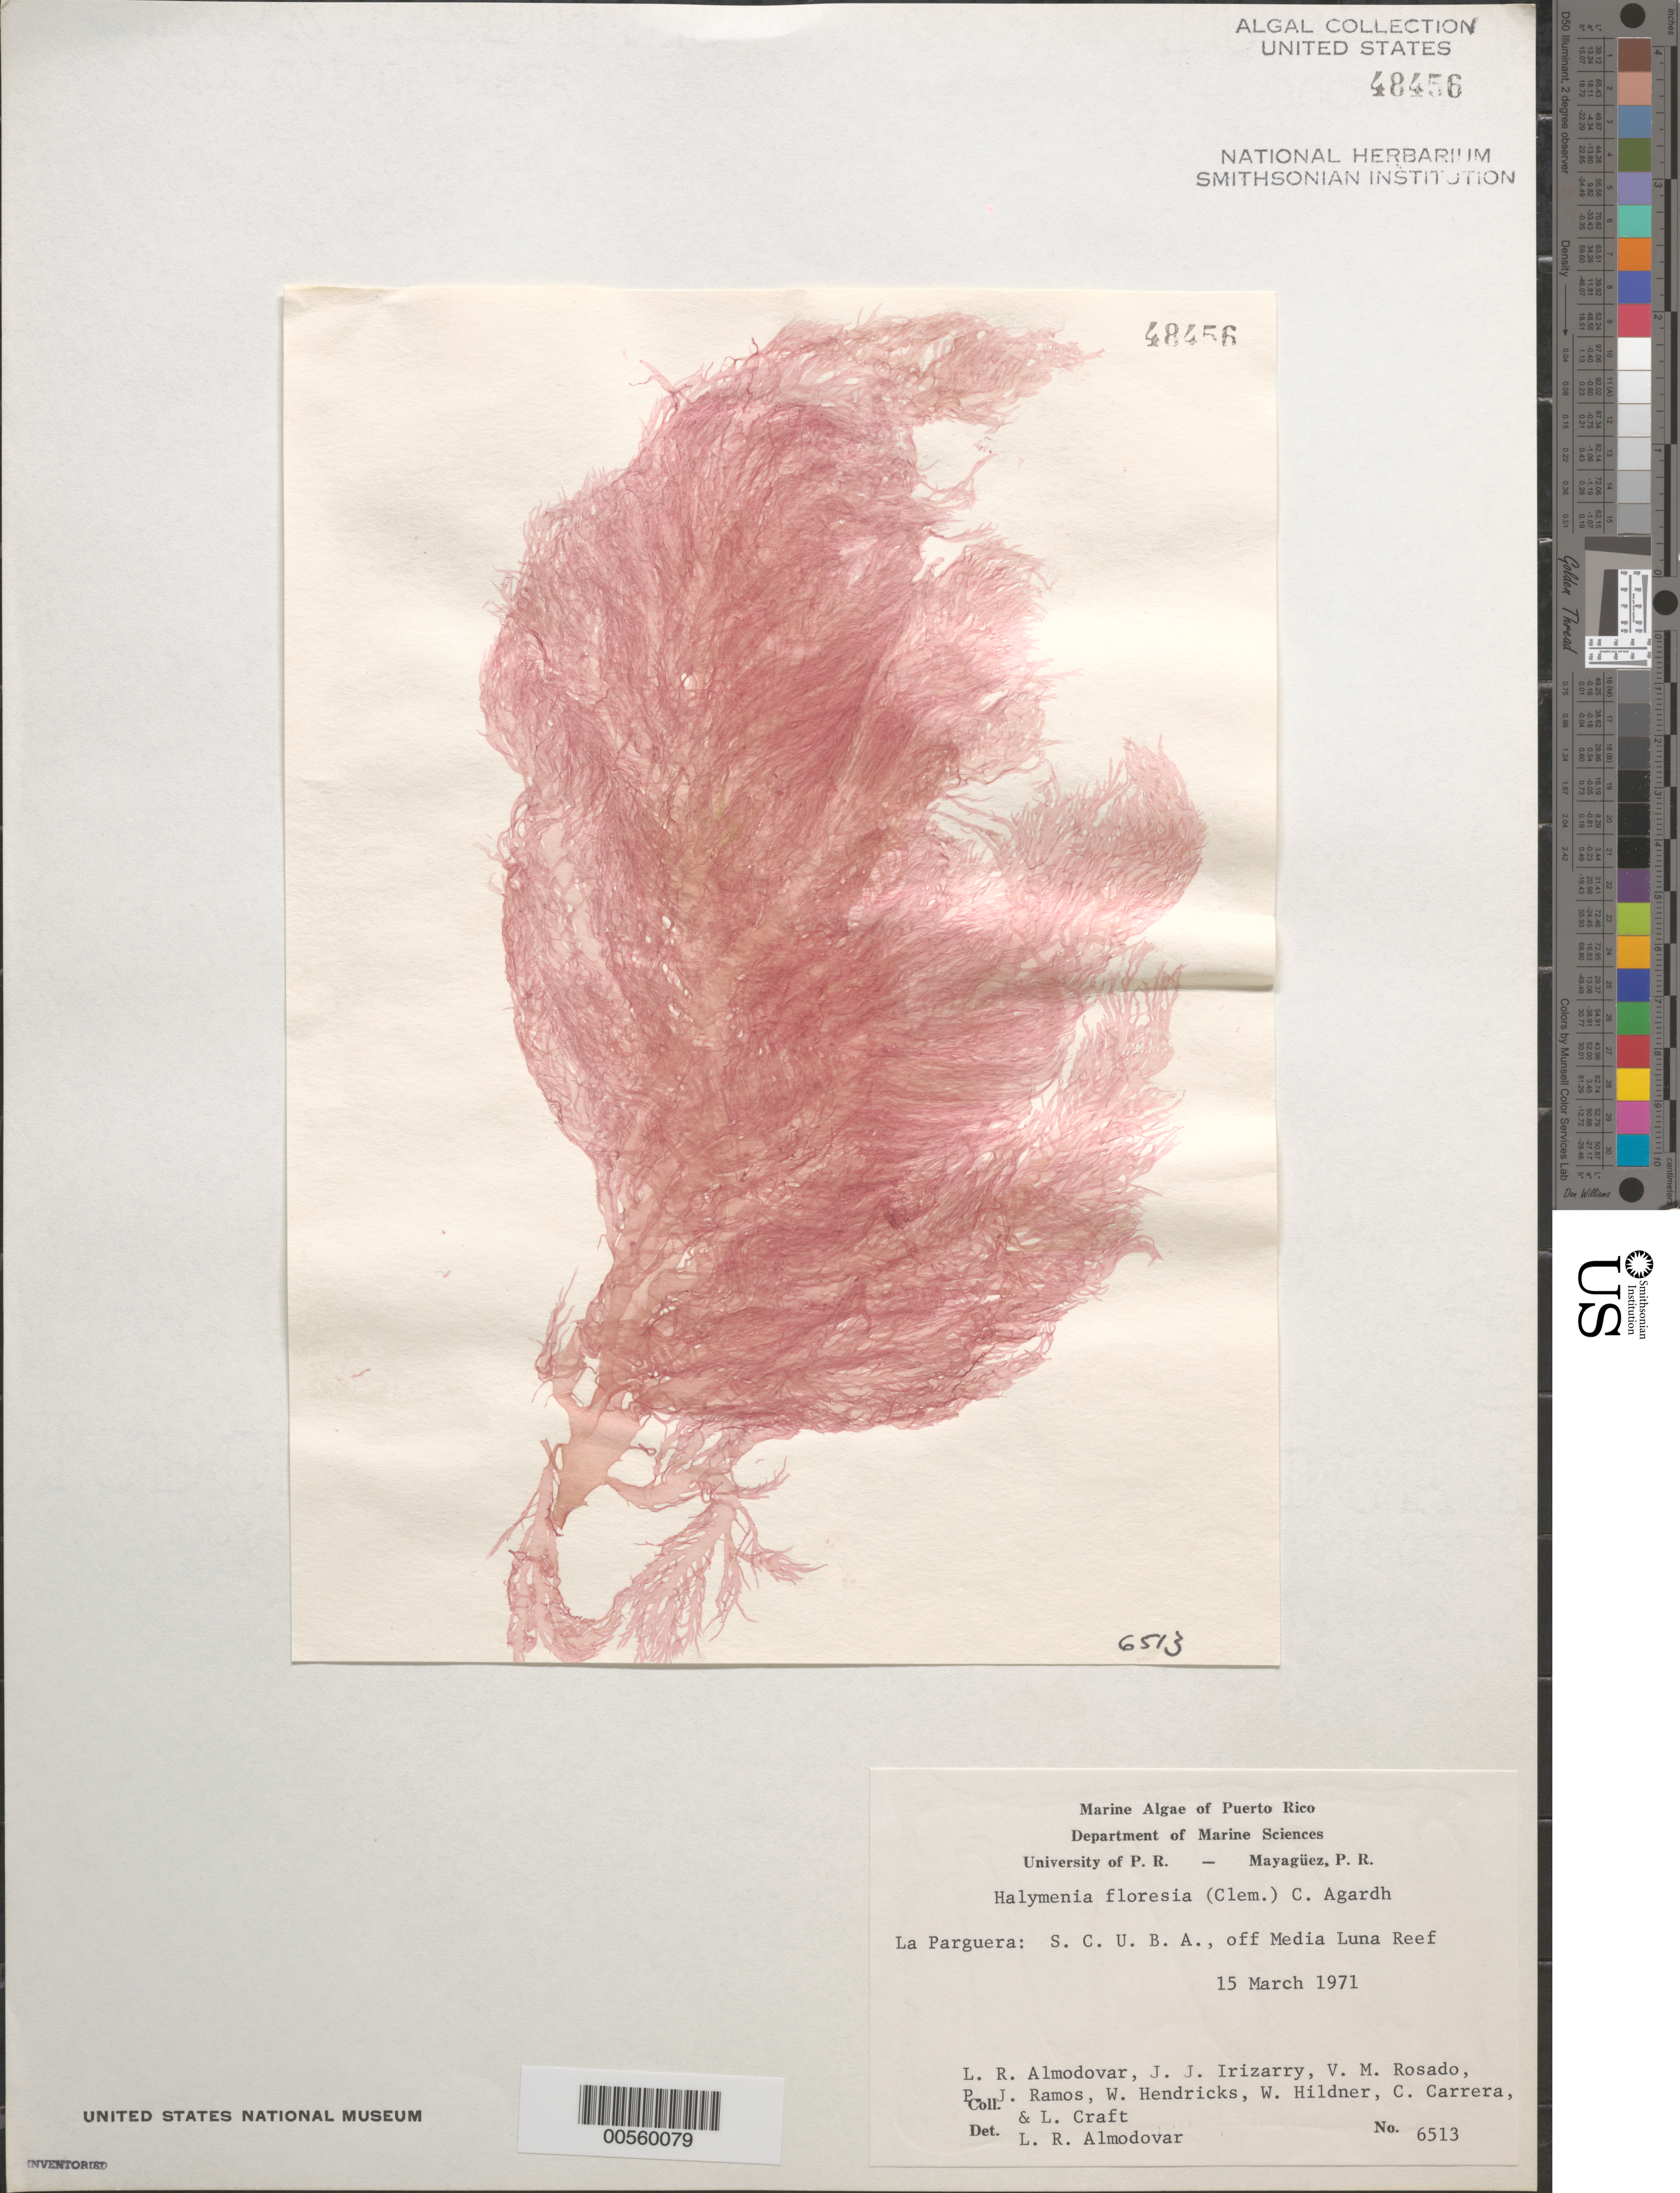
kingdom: Plantae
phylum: Rhodophyta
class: Florideophyceae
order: Halymeniales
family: Halymeniaceae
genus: Halymenia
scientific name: Halymenia floresii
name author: (Clemente) C. Agardh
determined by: Almodovar, L. R.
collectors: L. Almodovar, J. Irizarry, V. Rosado, P. Ramos, W. Hendricks, W. Hildner, C. Carrera, L. Craft & L. Craft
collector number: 6513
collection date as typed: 15 Mar 1971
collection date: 1971-03-15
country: Puerto Rico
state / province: Lajas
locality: La Parguera, off Media Luna Reef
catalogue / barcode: US 48456